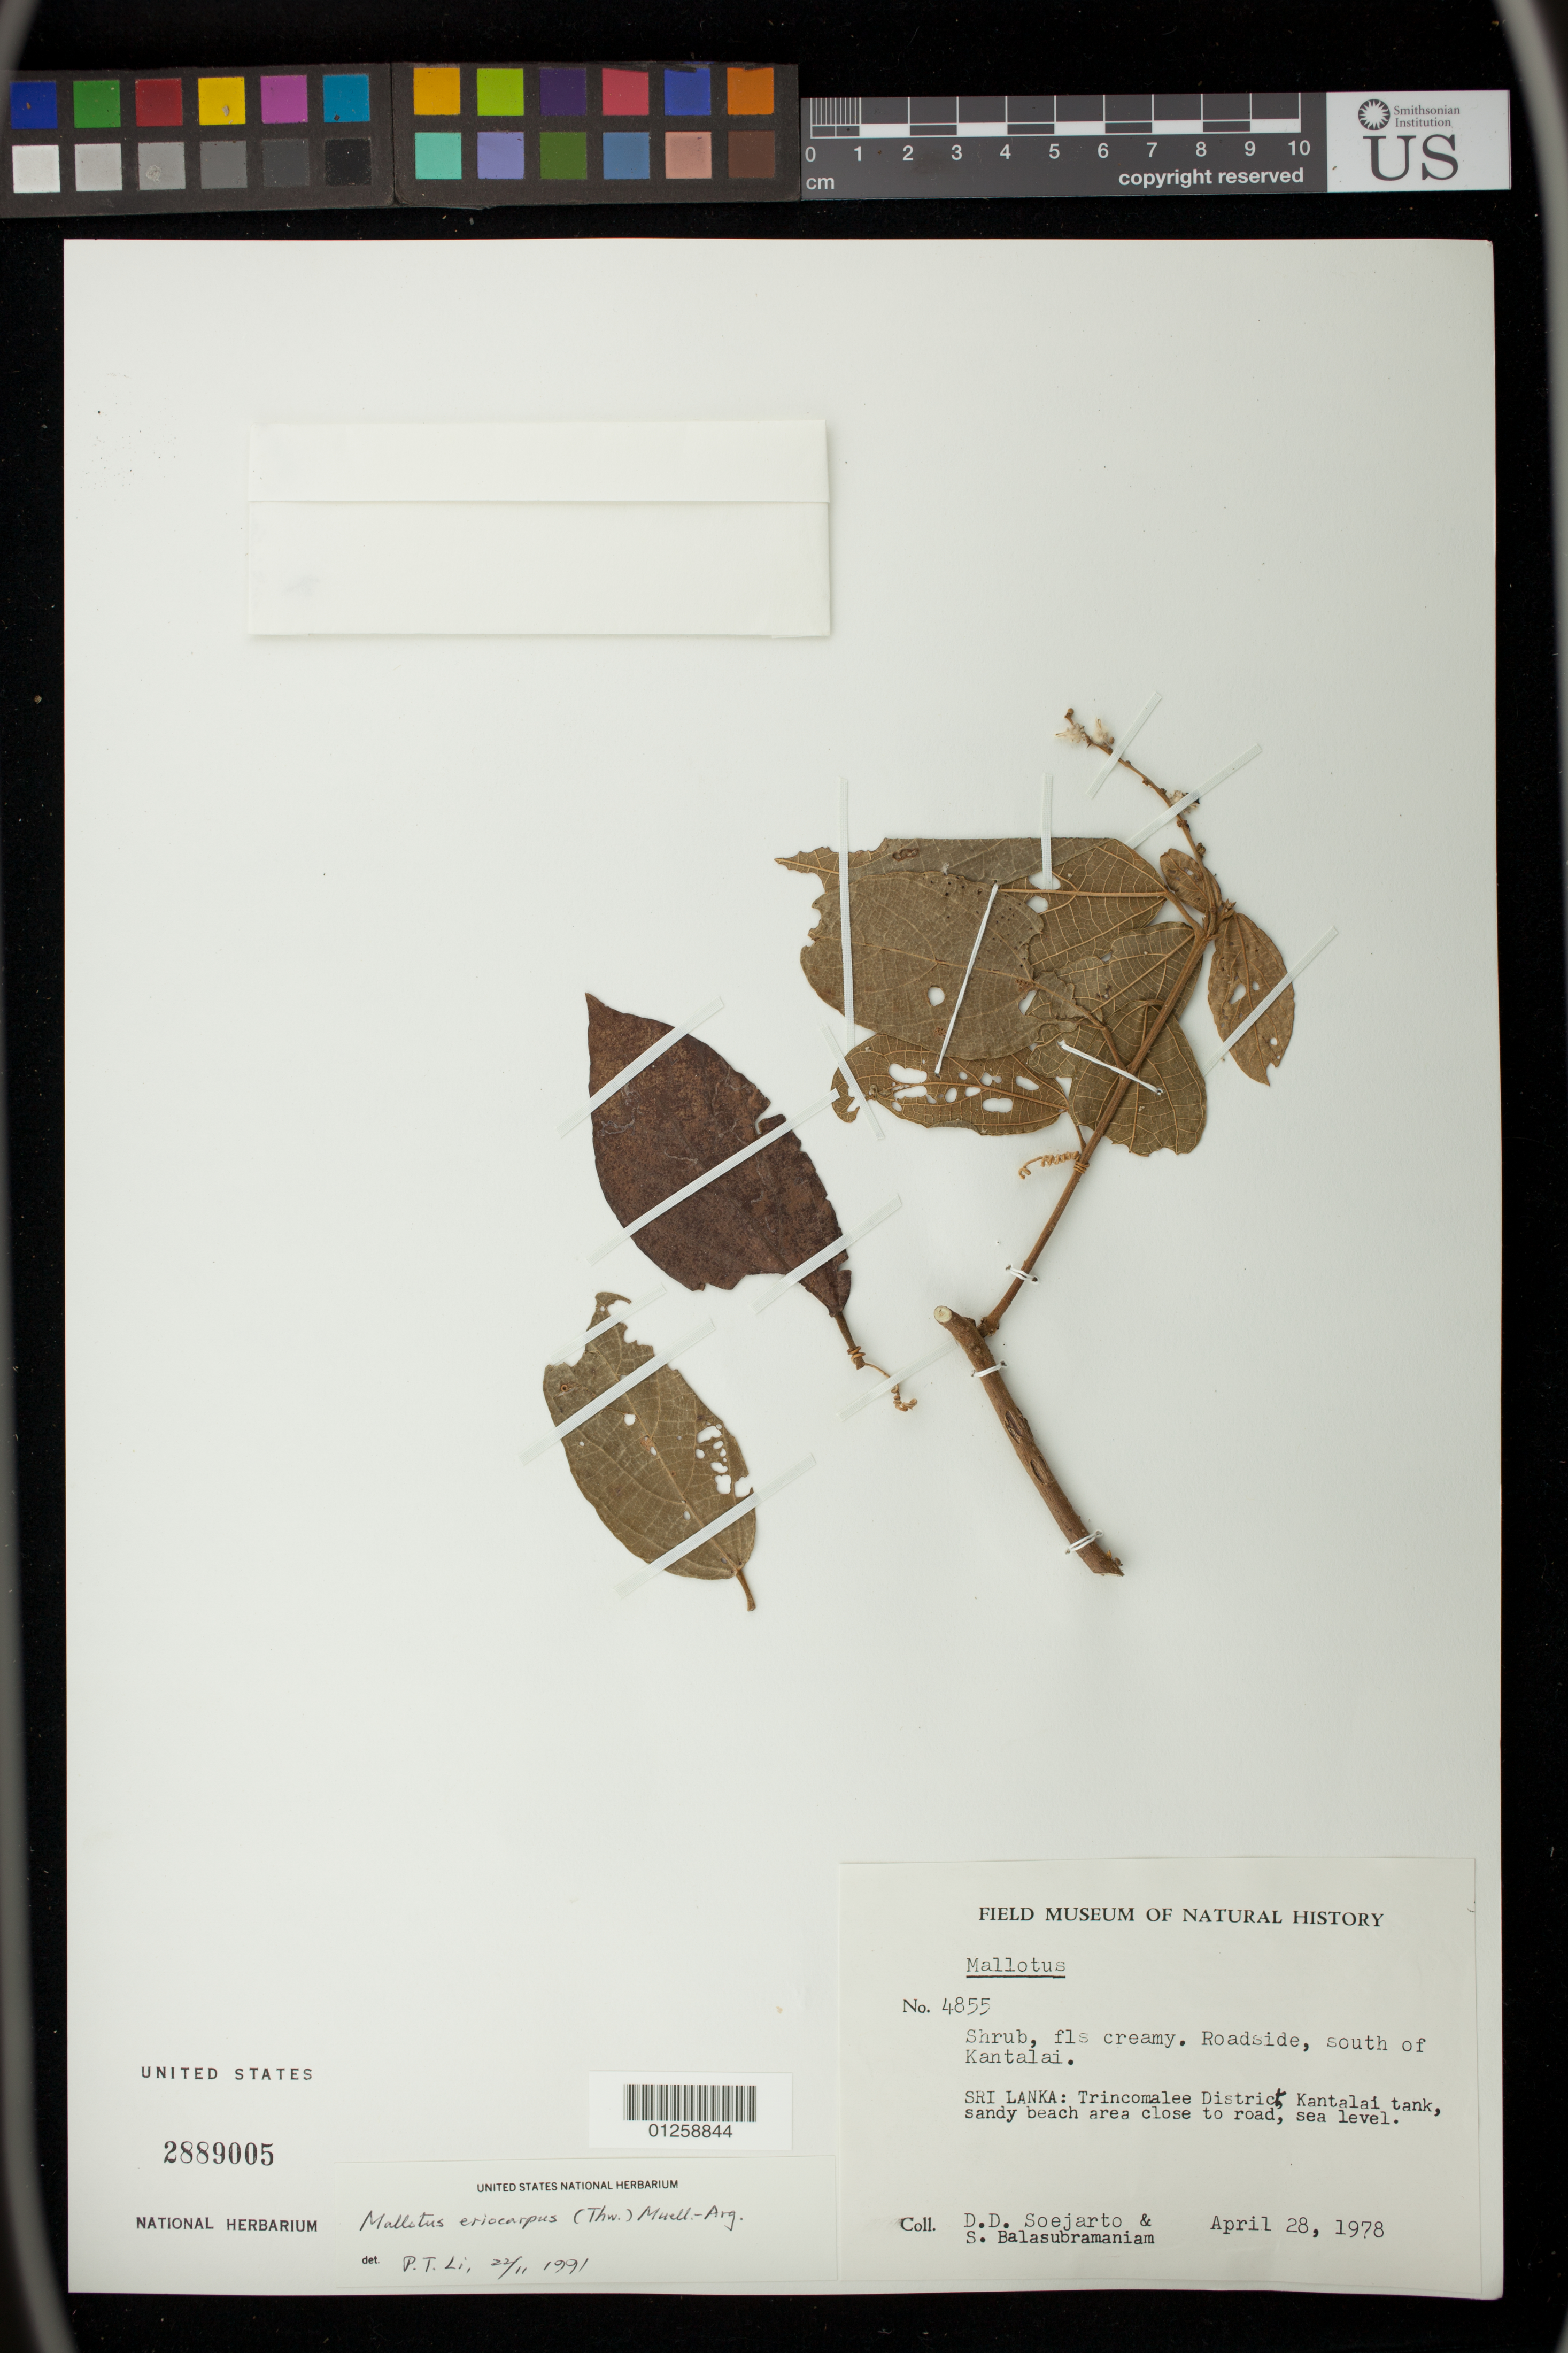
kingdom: Plantae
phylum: Tracheophyta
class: Magnoliopsida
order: Malpighiales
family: Euphorbiaceae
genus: Mallotus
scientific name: Mallotus eriocarpus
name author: (Thwaites) Müll. Arg.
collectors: D. D. Soejarto & S. Balasubramaniam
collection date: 1978-04-28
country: Sri Lanka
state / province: Eastern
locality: Roadside, south of Kantalai.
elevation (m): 0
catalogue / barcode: US 2889005